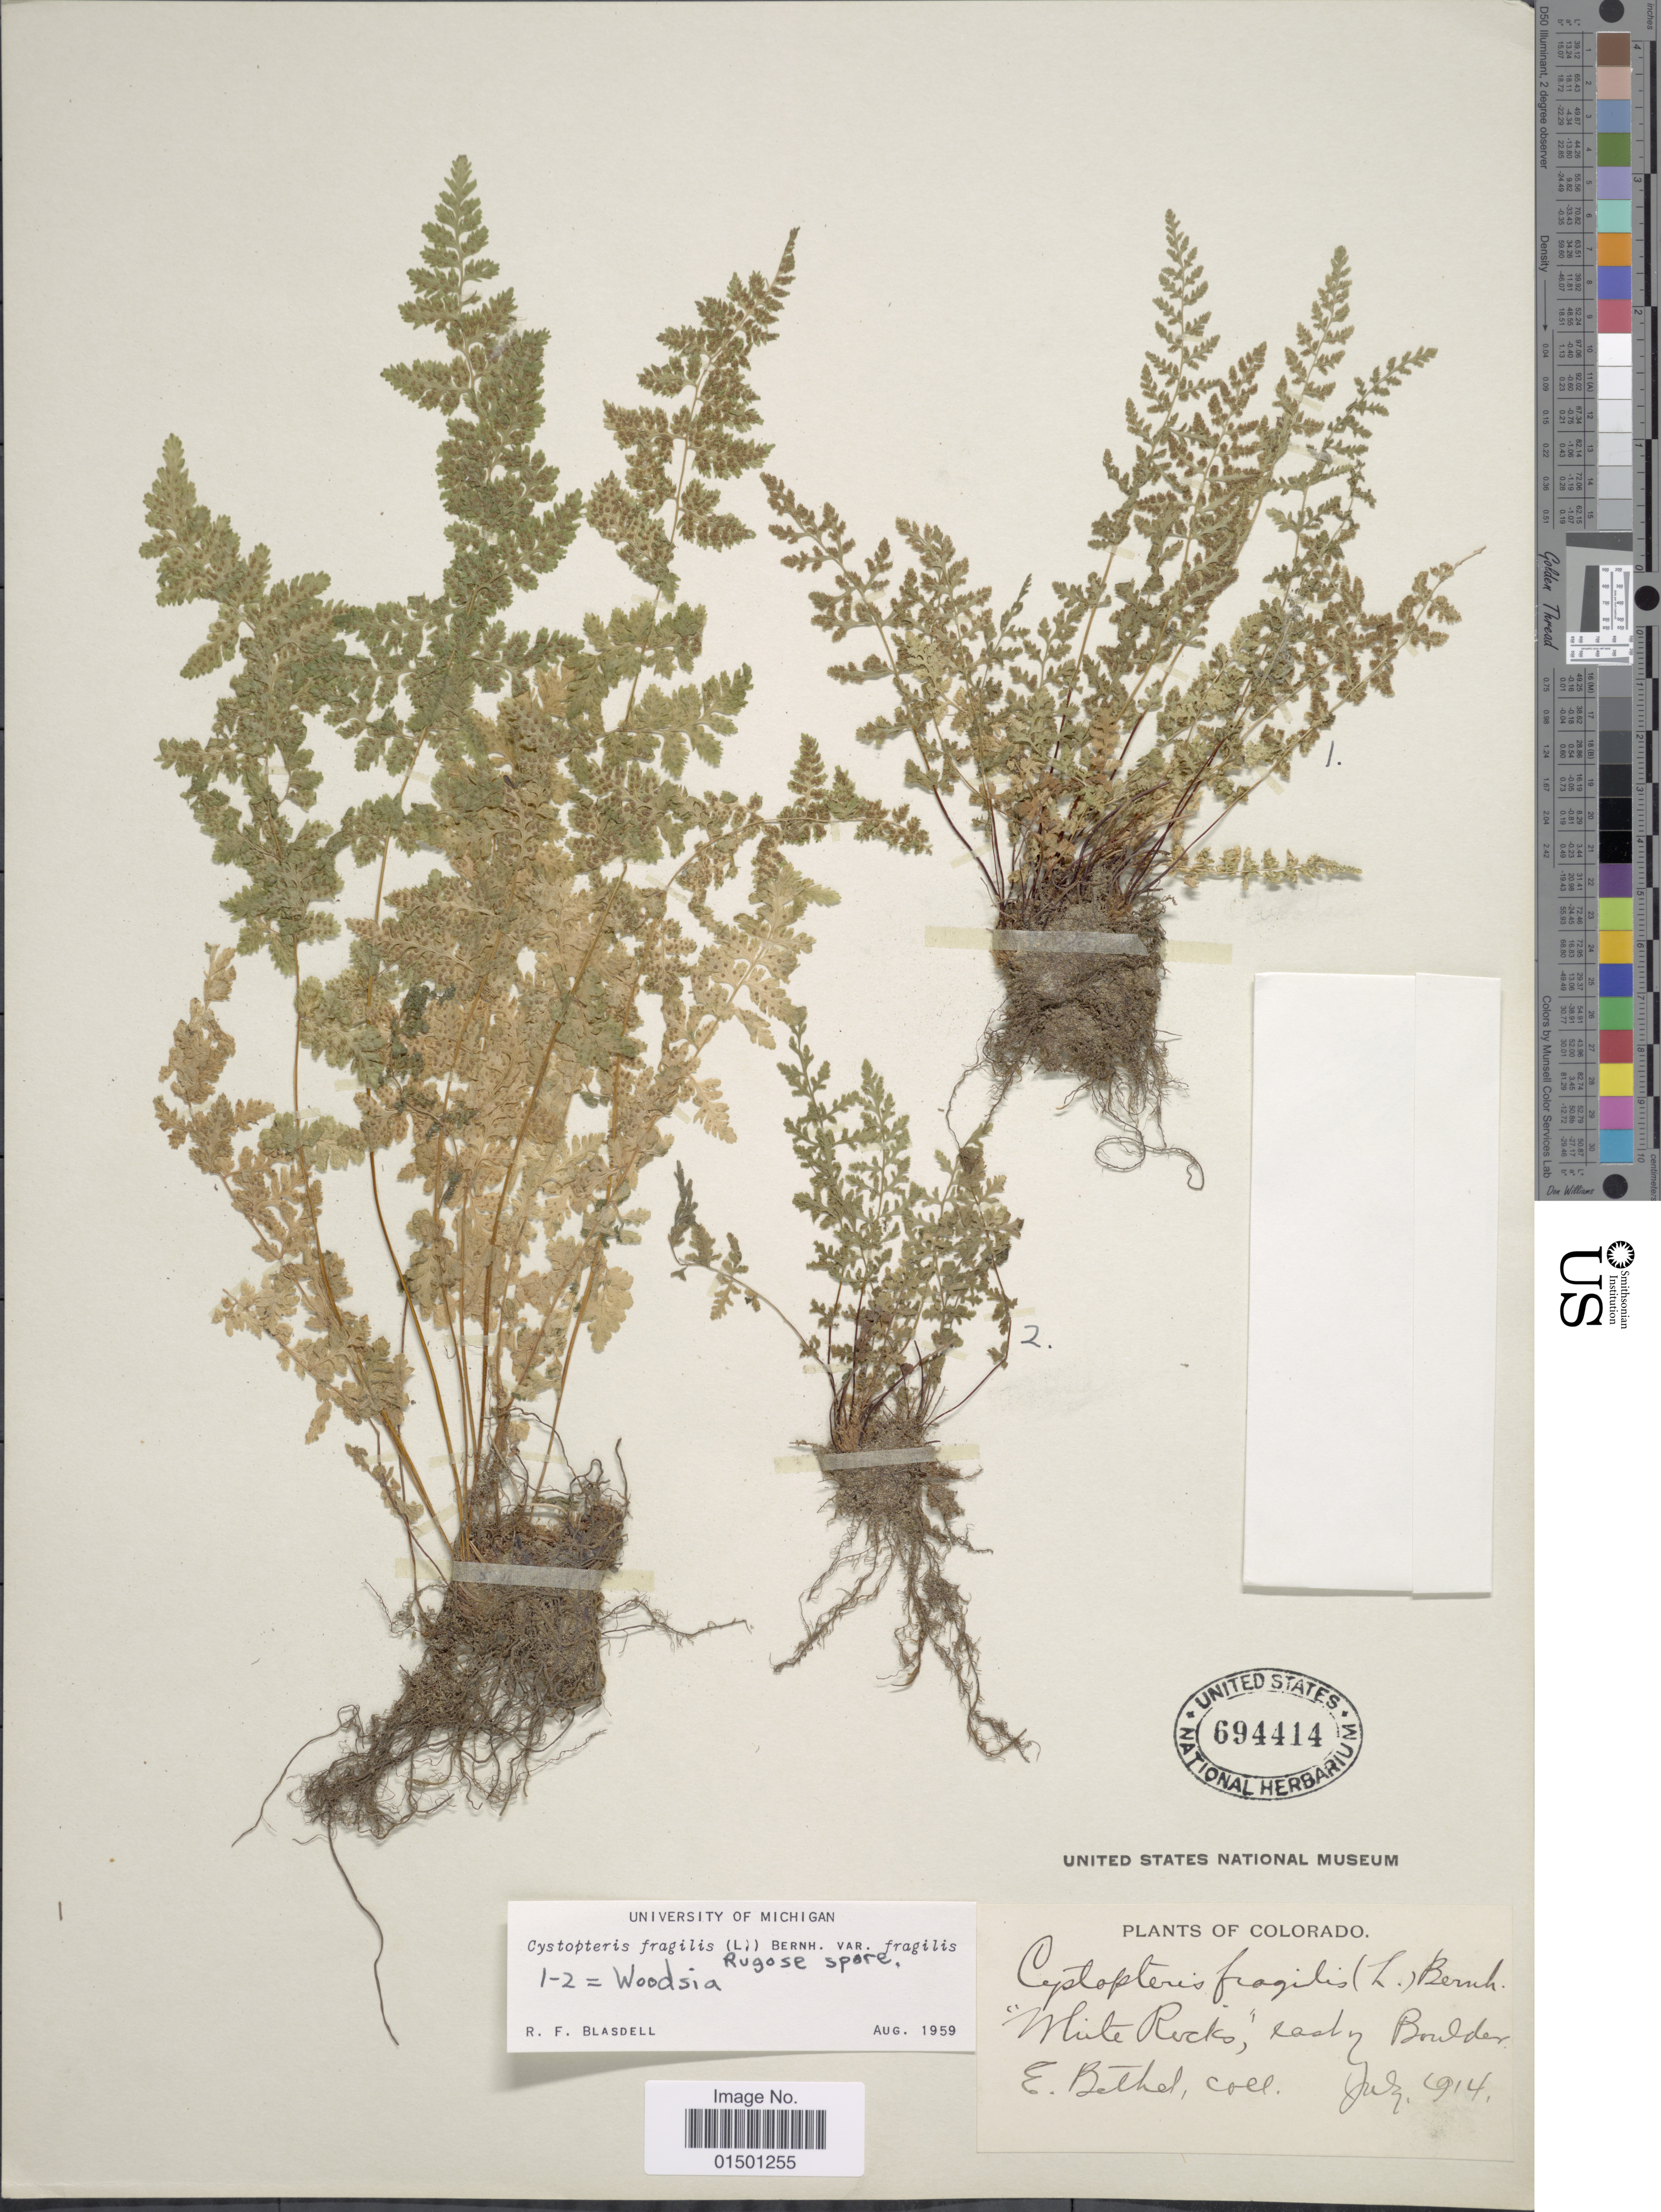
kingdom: Plantae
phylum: Tracheophyta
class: Polypodiopsida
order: Polypodiales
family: Cystopteridaceae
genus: Cystopteris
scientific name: Cystopteris fragilis var. dickieana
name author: B. Boivin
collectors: E. Bethel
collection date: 1914-07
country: United States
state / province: Colorado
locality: White Rocks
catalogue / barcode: US 694414